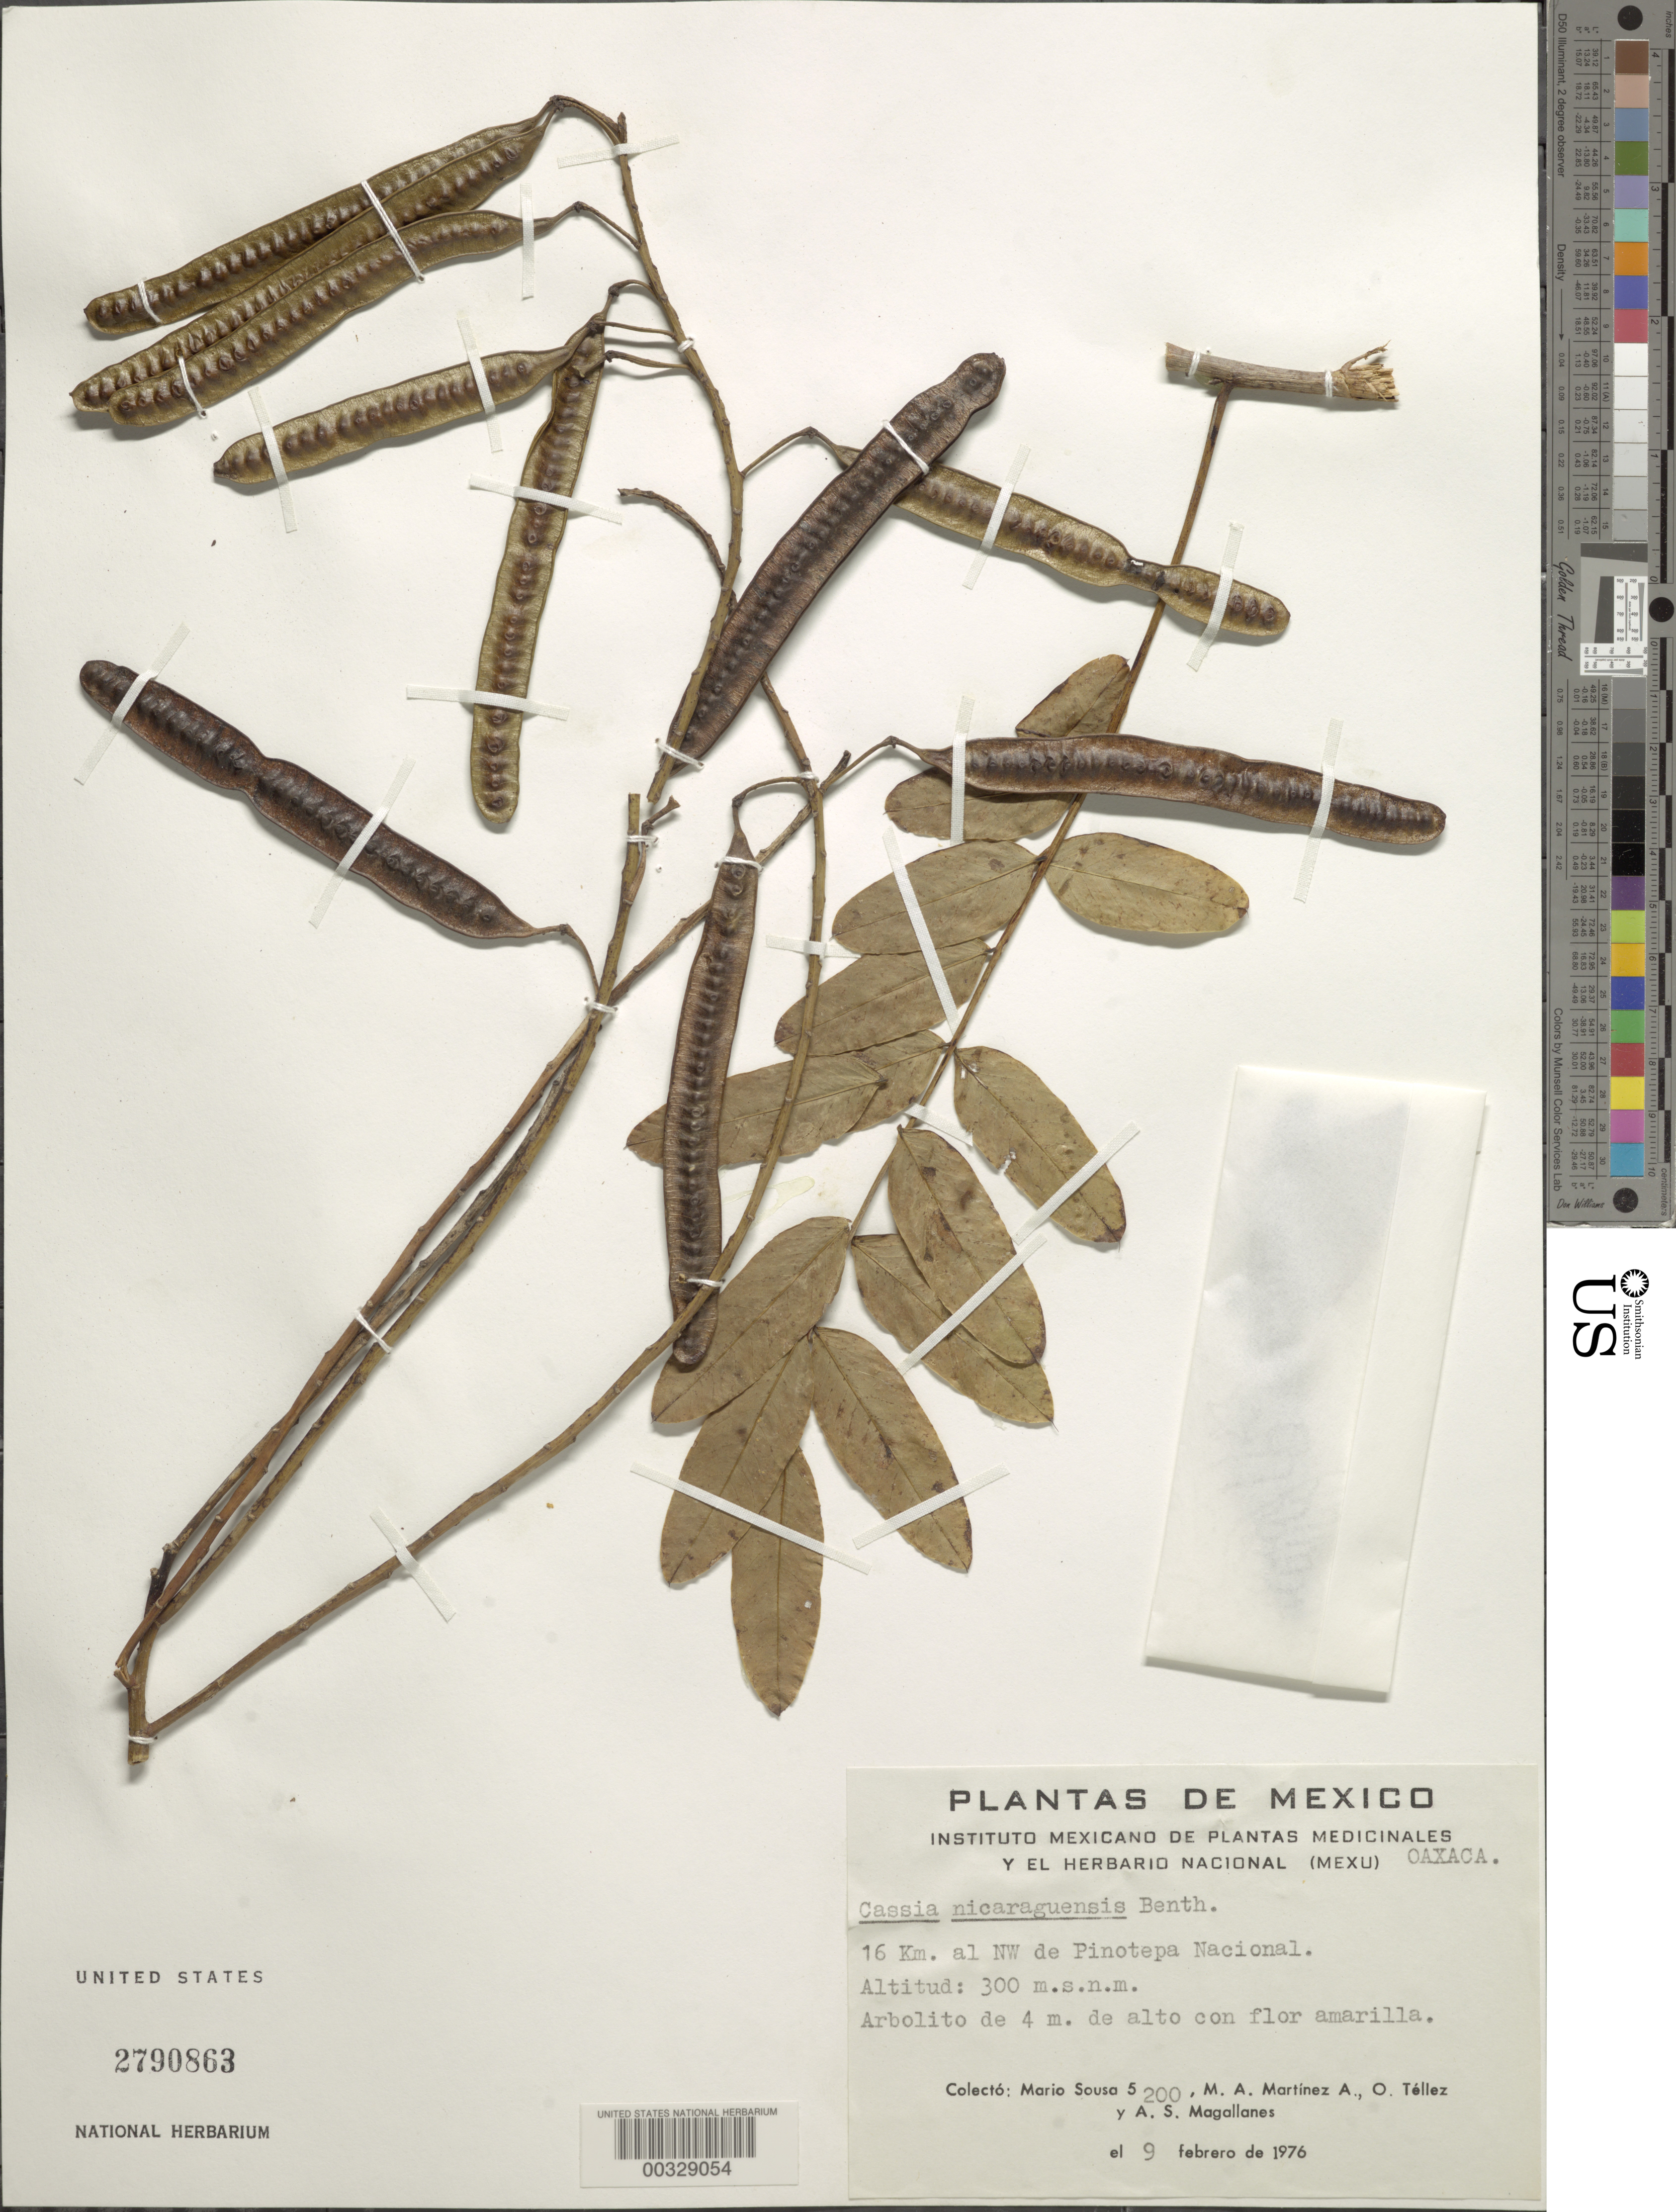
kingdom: Plantae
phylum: Tracheophyta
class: Magnoliopsida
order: Fabales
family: Fabaceae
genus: Senna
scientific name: Senna nicaraguensis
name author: (Benth.) H.S. Irwin & Barneby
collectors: M. Sousa S., M. A. Martínez Alfaro, O. Téllez V. & A. Magallanes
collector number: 5200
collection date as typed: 09 Feb 1976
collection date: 1976-02-09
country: Mexico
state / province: Oaxaca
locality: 16 km NW of Pinotepa Nacional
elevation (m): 300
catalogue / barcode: US 2790863